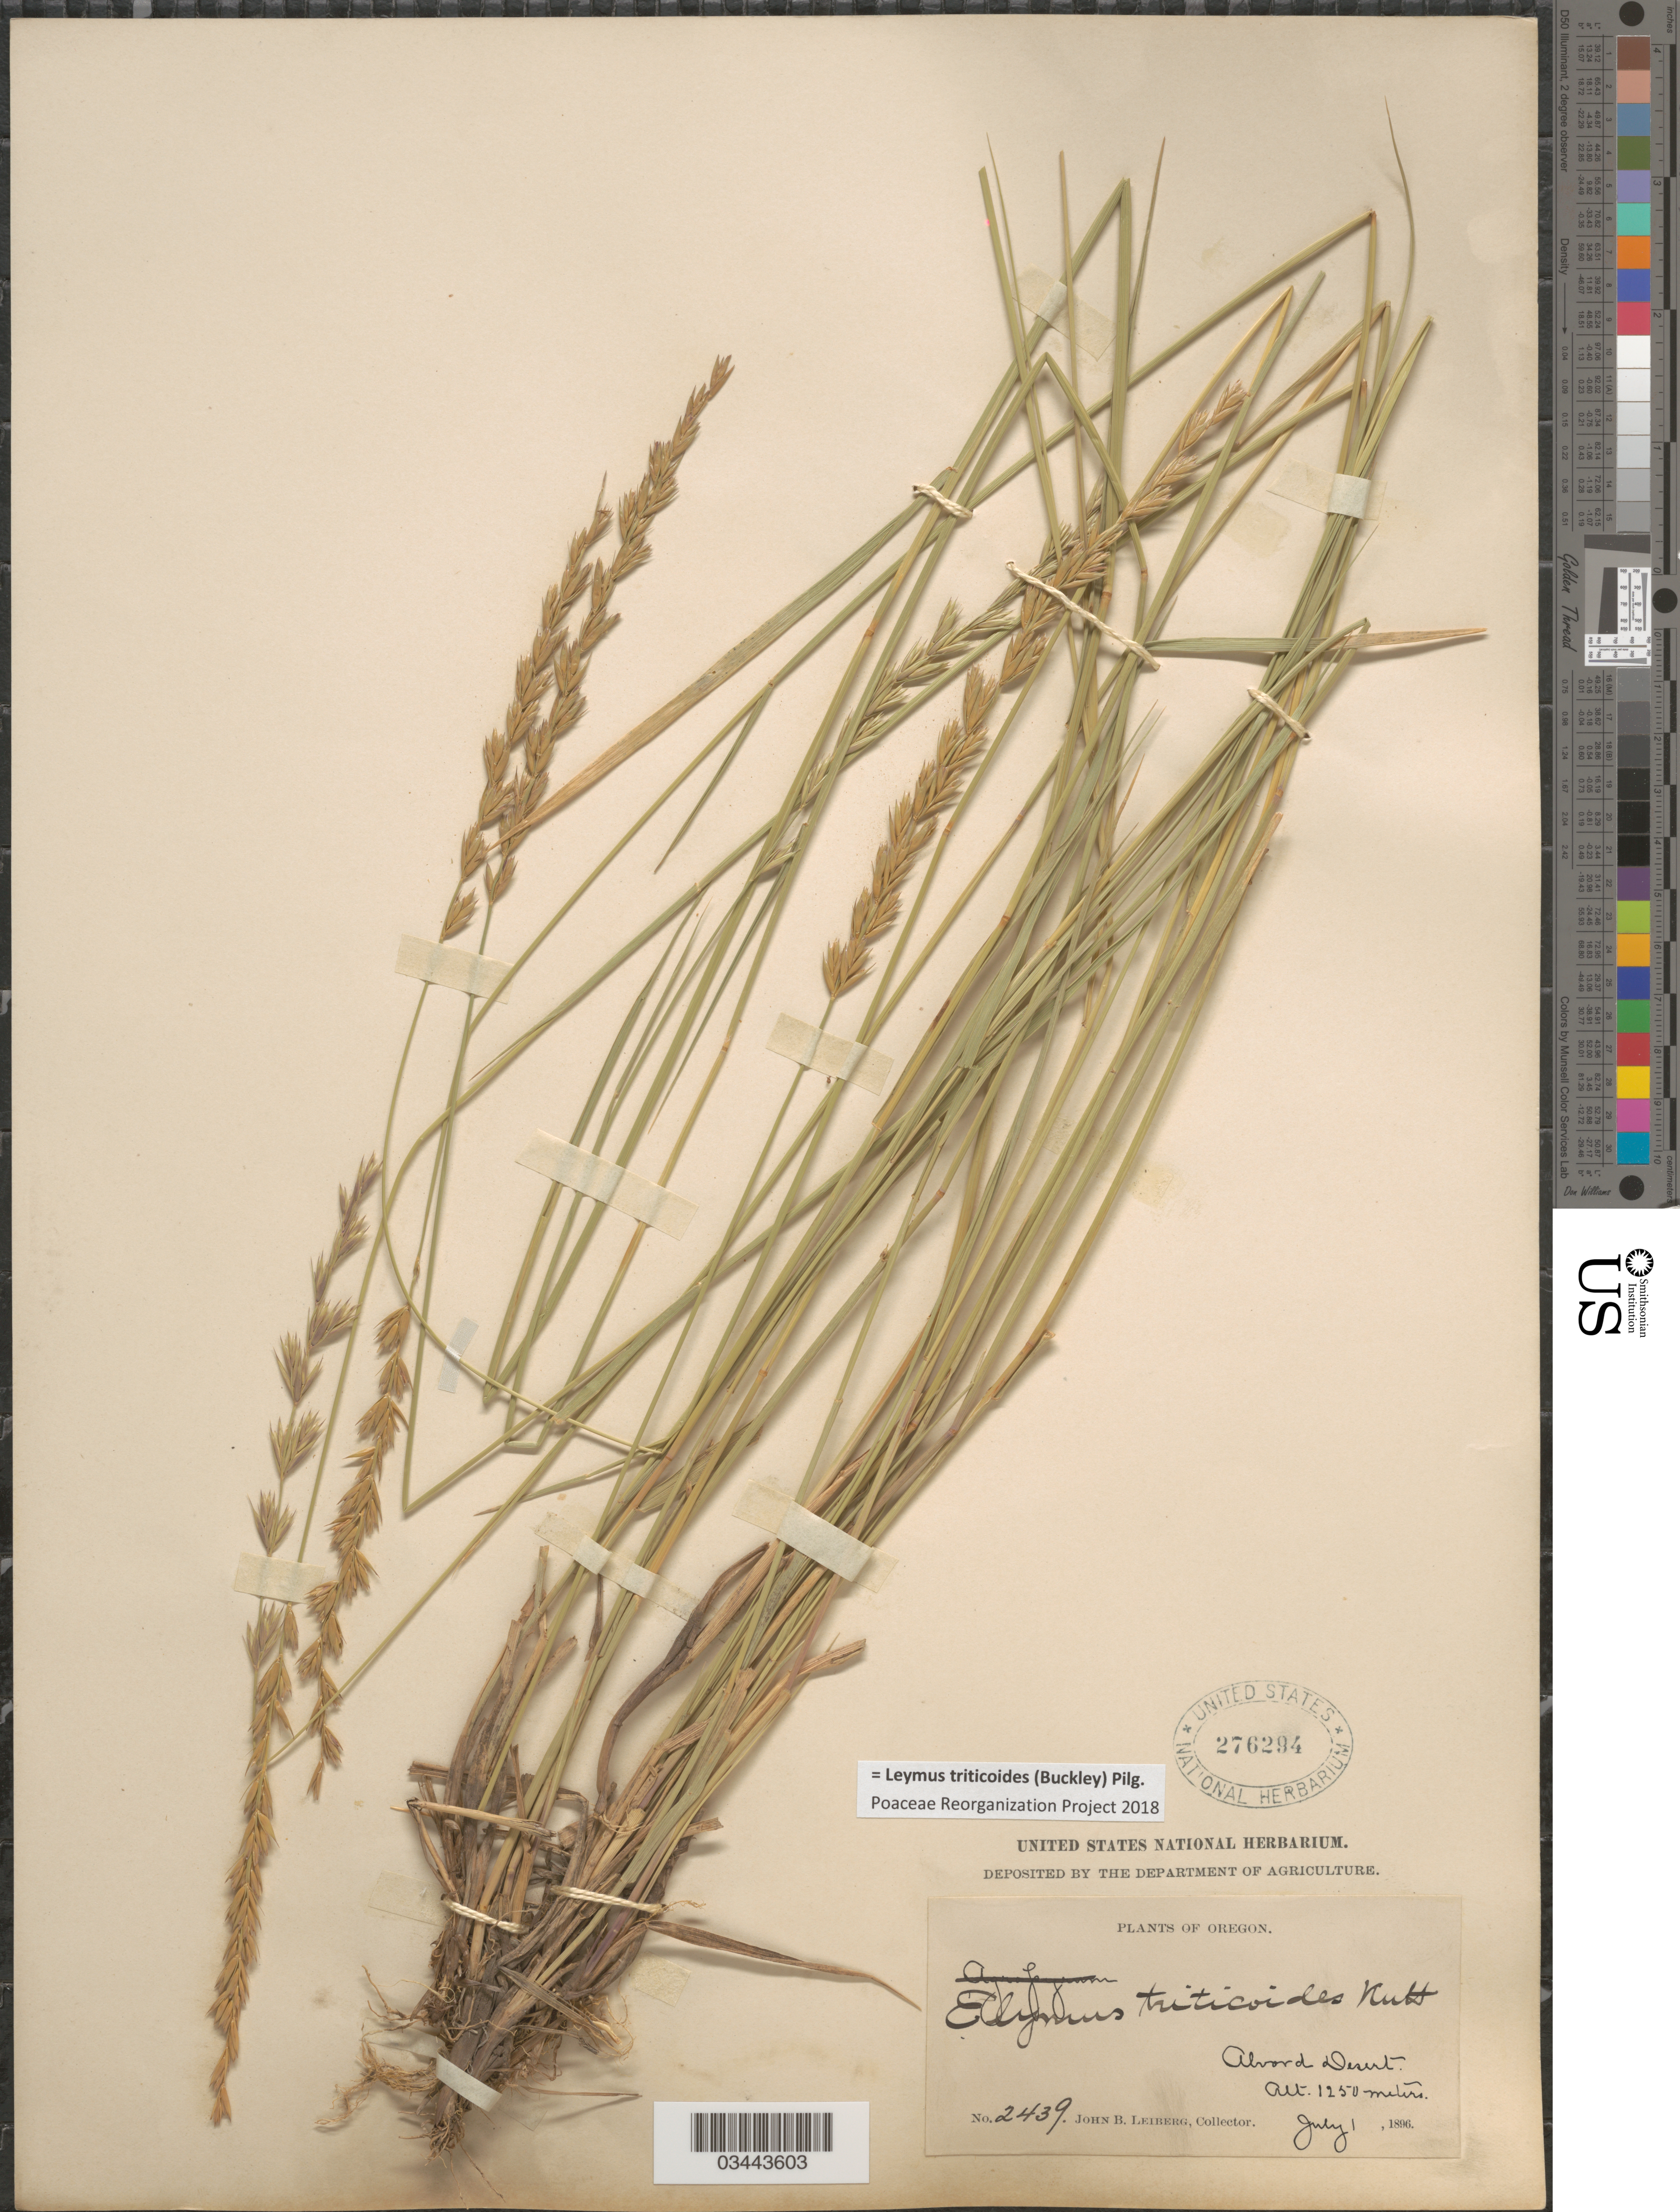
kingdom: Plantae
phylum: Tracheophyta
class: Liliopsida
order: Poales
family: Poaceae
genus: Leymus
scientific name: Leymus triticoides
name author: (Buckley) Pilg.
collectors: J. B. Leiberg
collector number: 2439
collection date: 1896-07-01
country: United States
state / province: Oregon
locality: Alvord Desert.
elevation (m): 1250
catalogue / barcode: US 276294